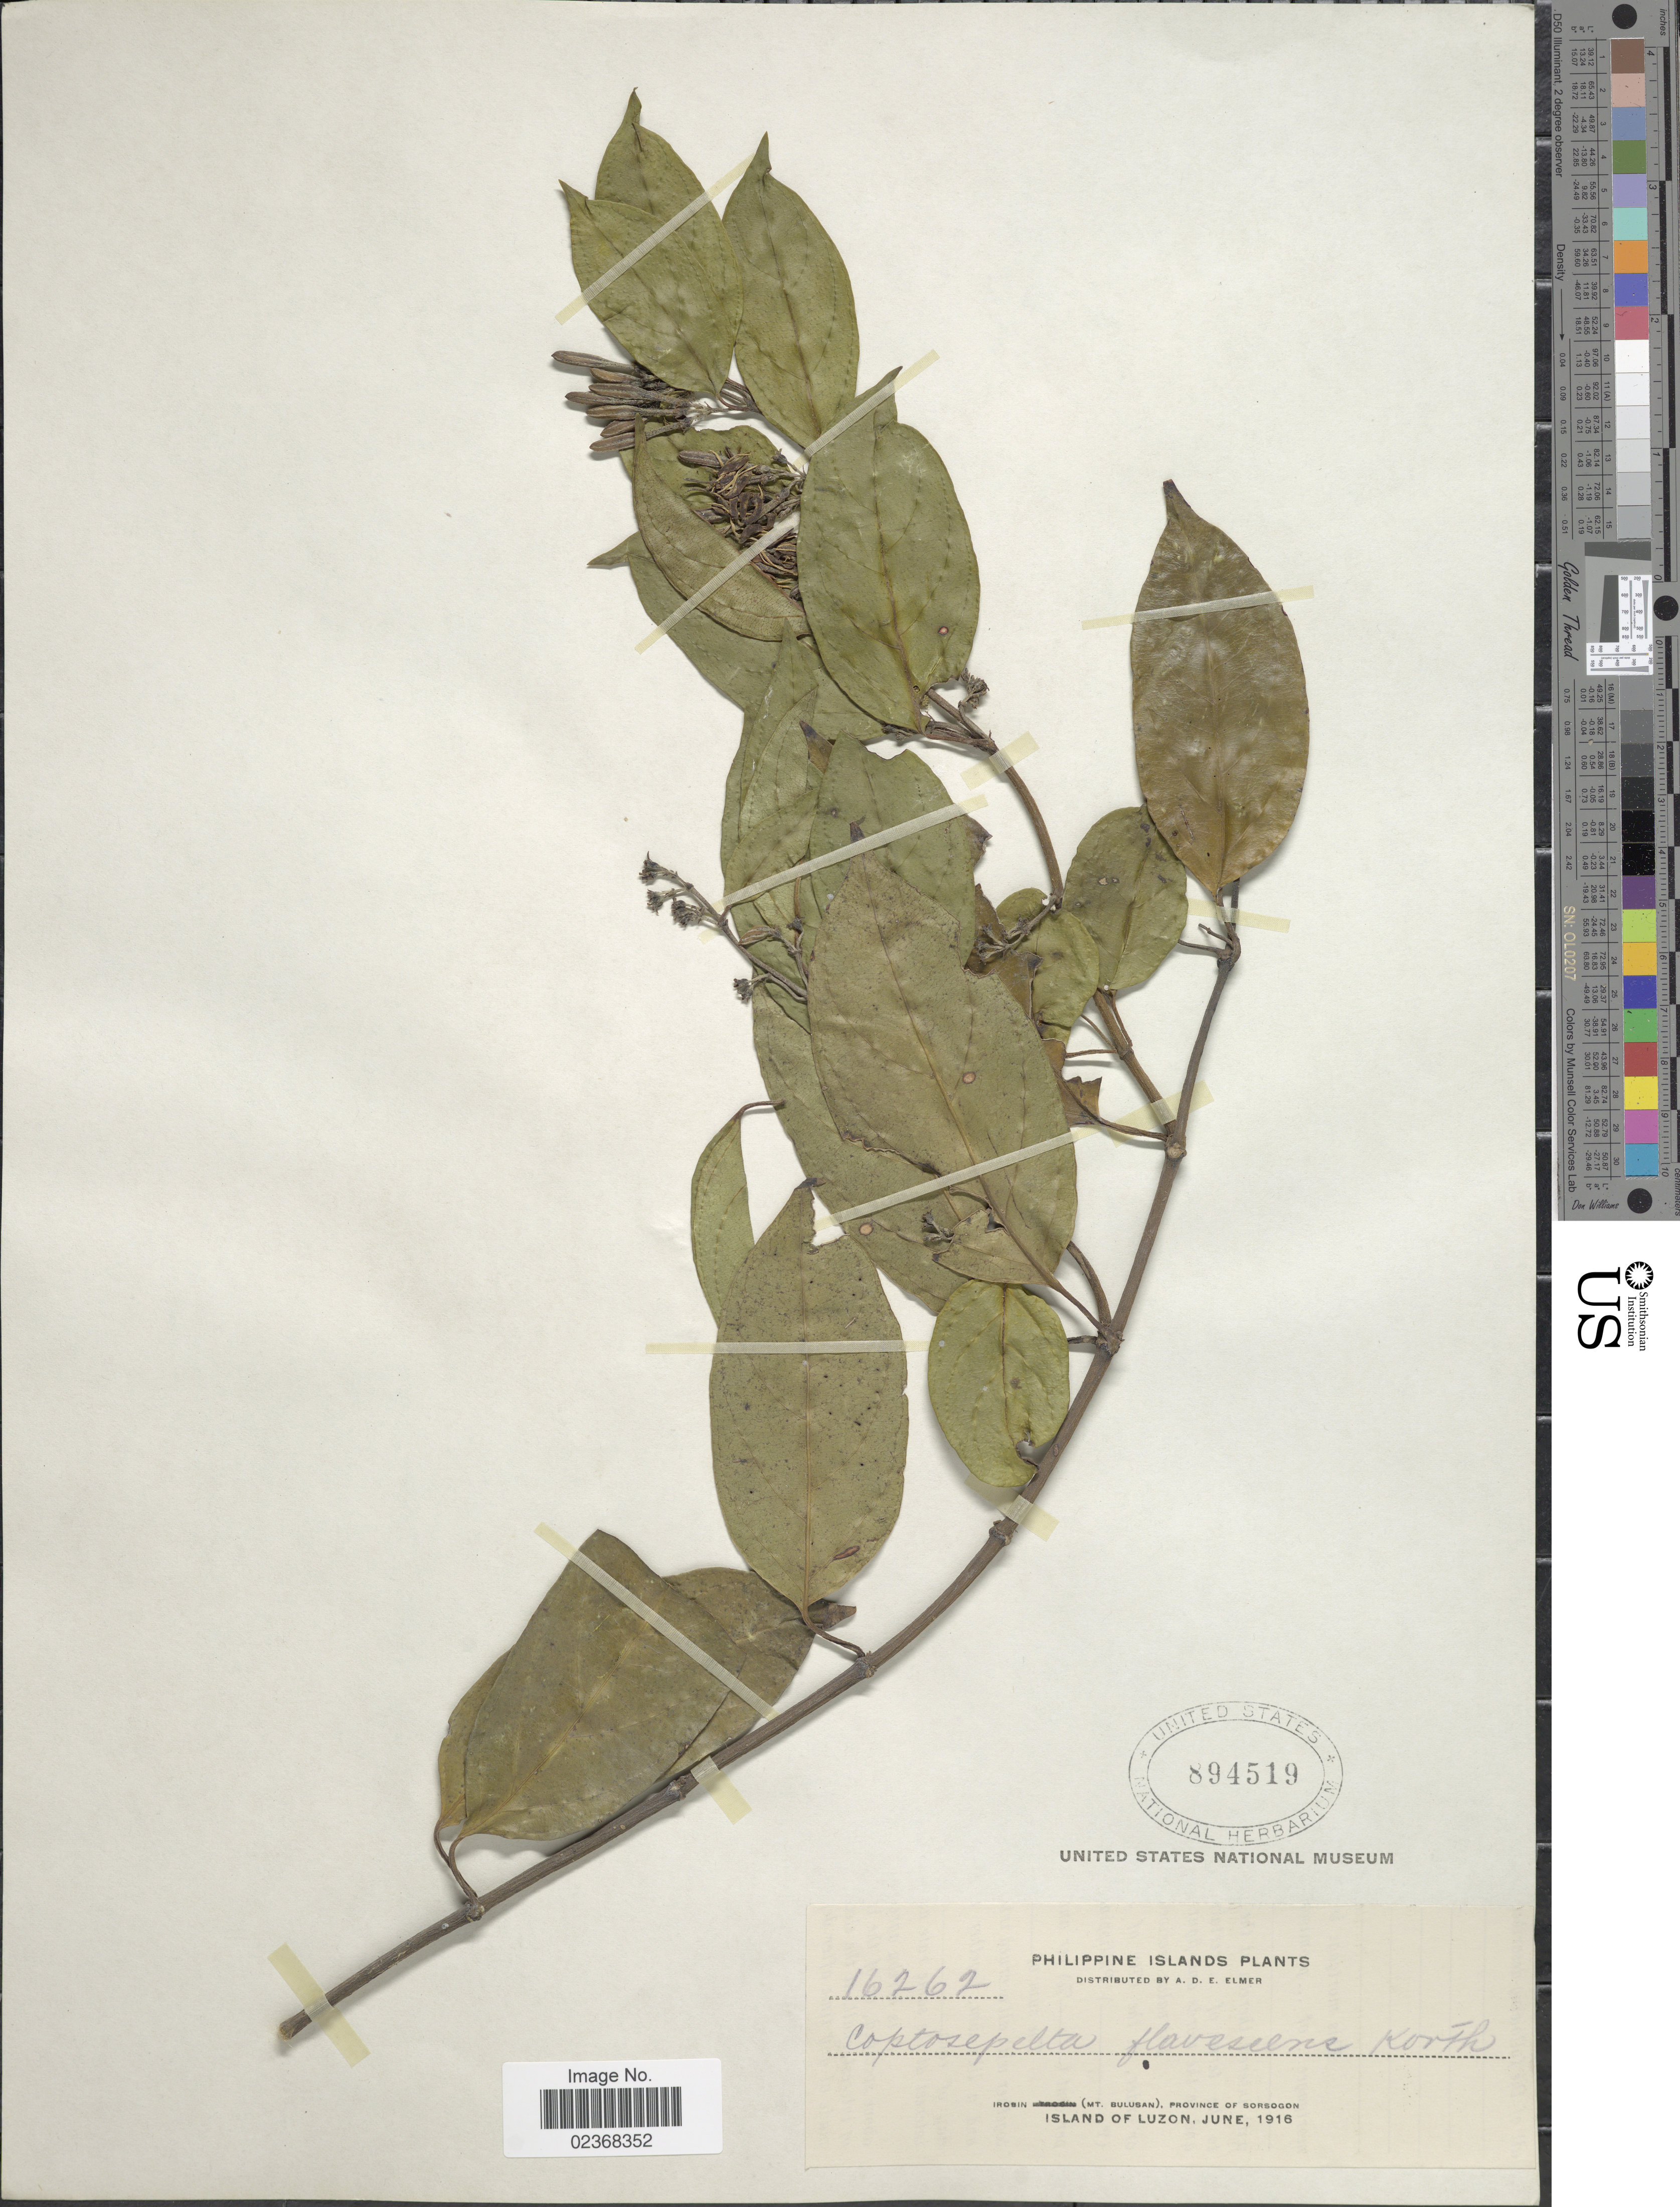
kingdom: Plantae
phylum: Tracheophyta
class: Magnoliopsida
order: Gentianales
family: Rubiaceae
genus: Coptosapelta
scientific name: Coptosapelta olaciformis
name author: (Merr.) Elmer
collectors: A. D. E. Elmer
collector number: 16262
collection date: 1916-06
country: Philippines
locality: Irosin (Mt. Bulusan), Province of Sorsogon, Island of Luzon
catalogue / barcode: US 894519